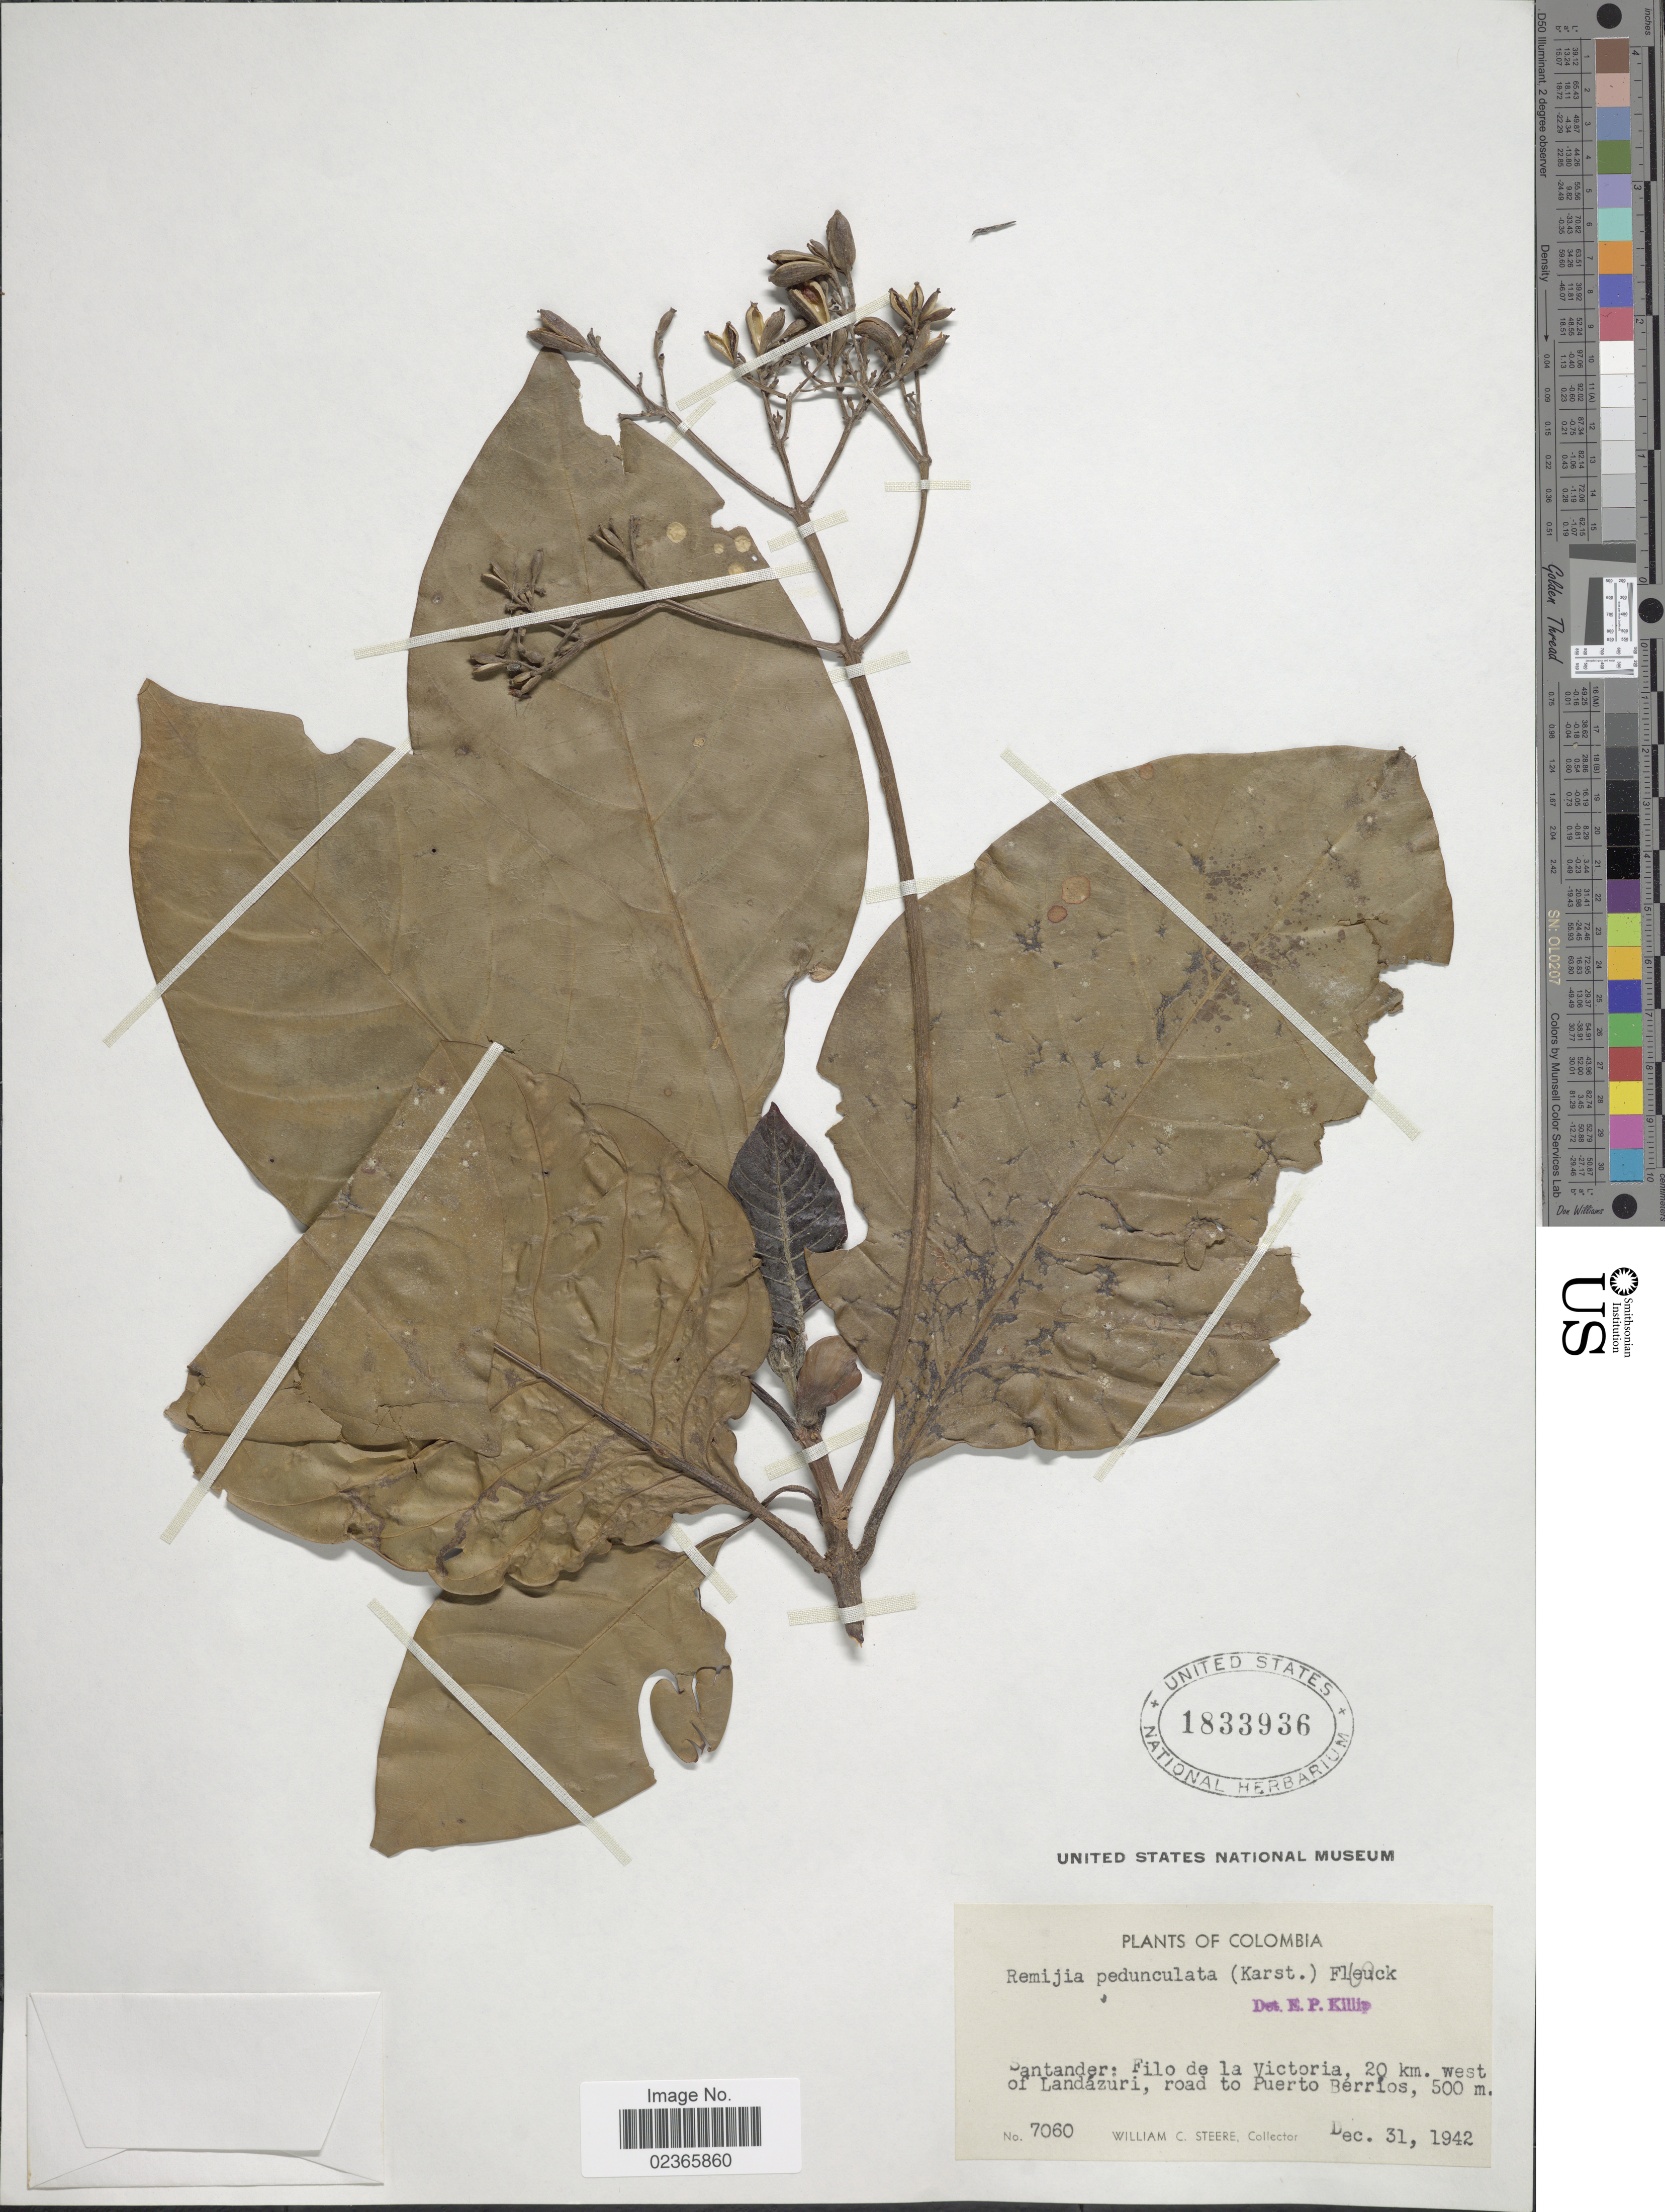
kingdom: Plantae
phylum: Tracheophyta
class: Magnoliopsida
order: Gentianales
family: Rubiaceae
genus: Remijia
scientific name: Remijia pedunculata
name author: (H. Karst.) Fluck.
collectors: W. C. Steere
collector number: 7060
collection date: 1942-12-31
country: Colombia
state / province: Santander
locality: Filo de la Victoria, 20 km. west of Landazuri, road to Puerto Berrios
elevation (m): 500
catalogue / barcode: US 1833936